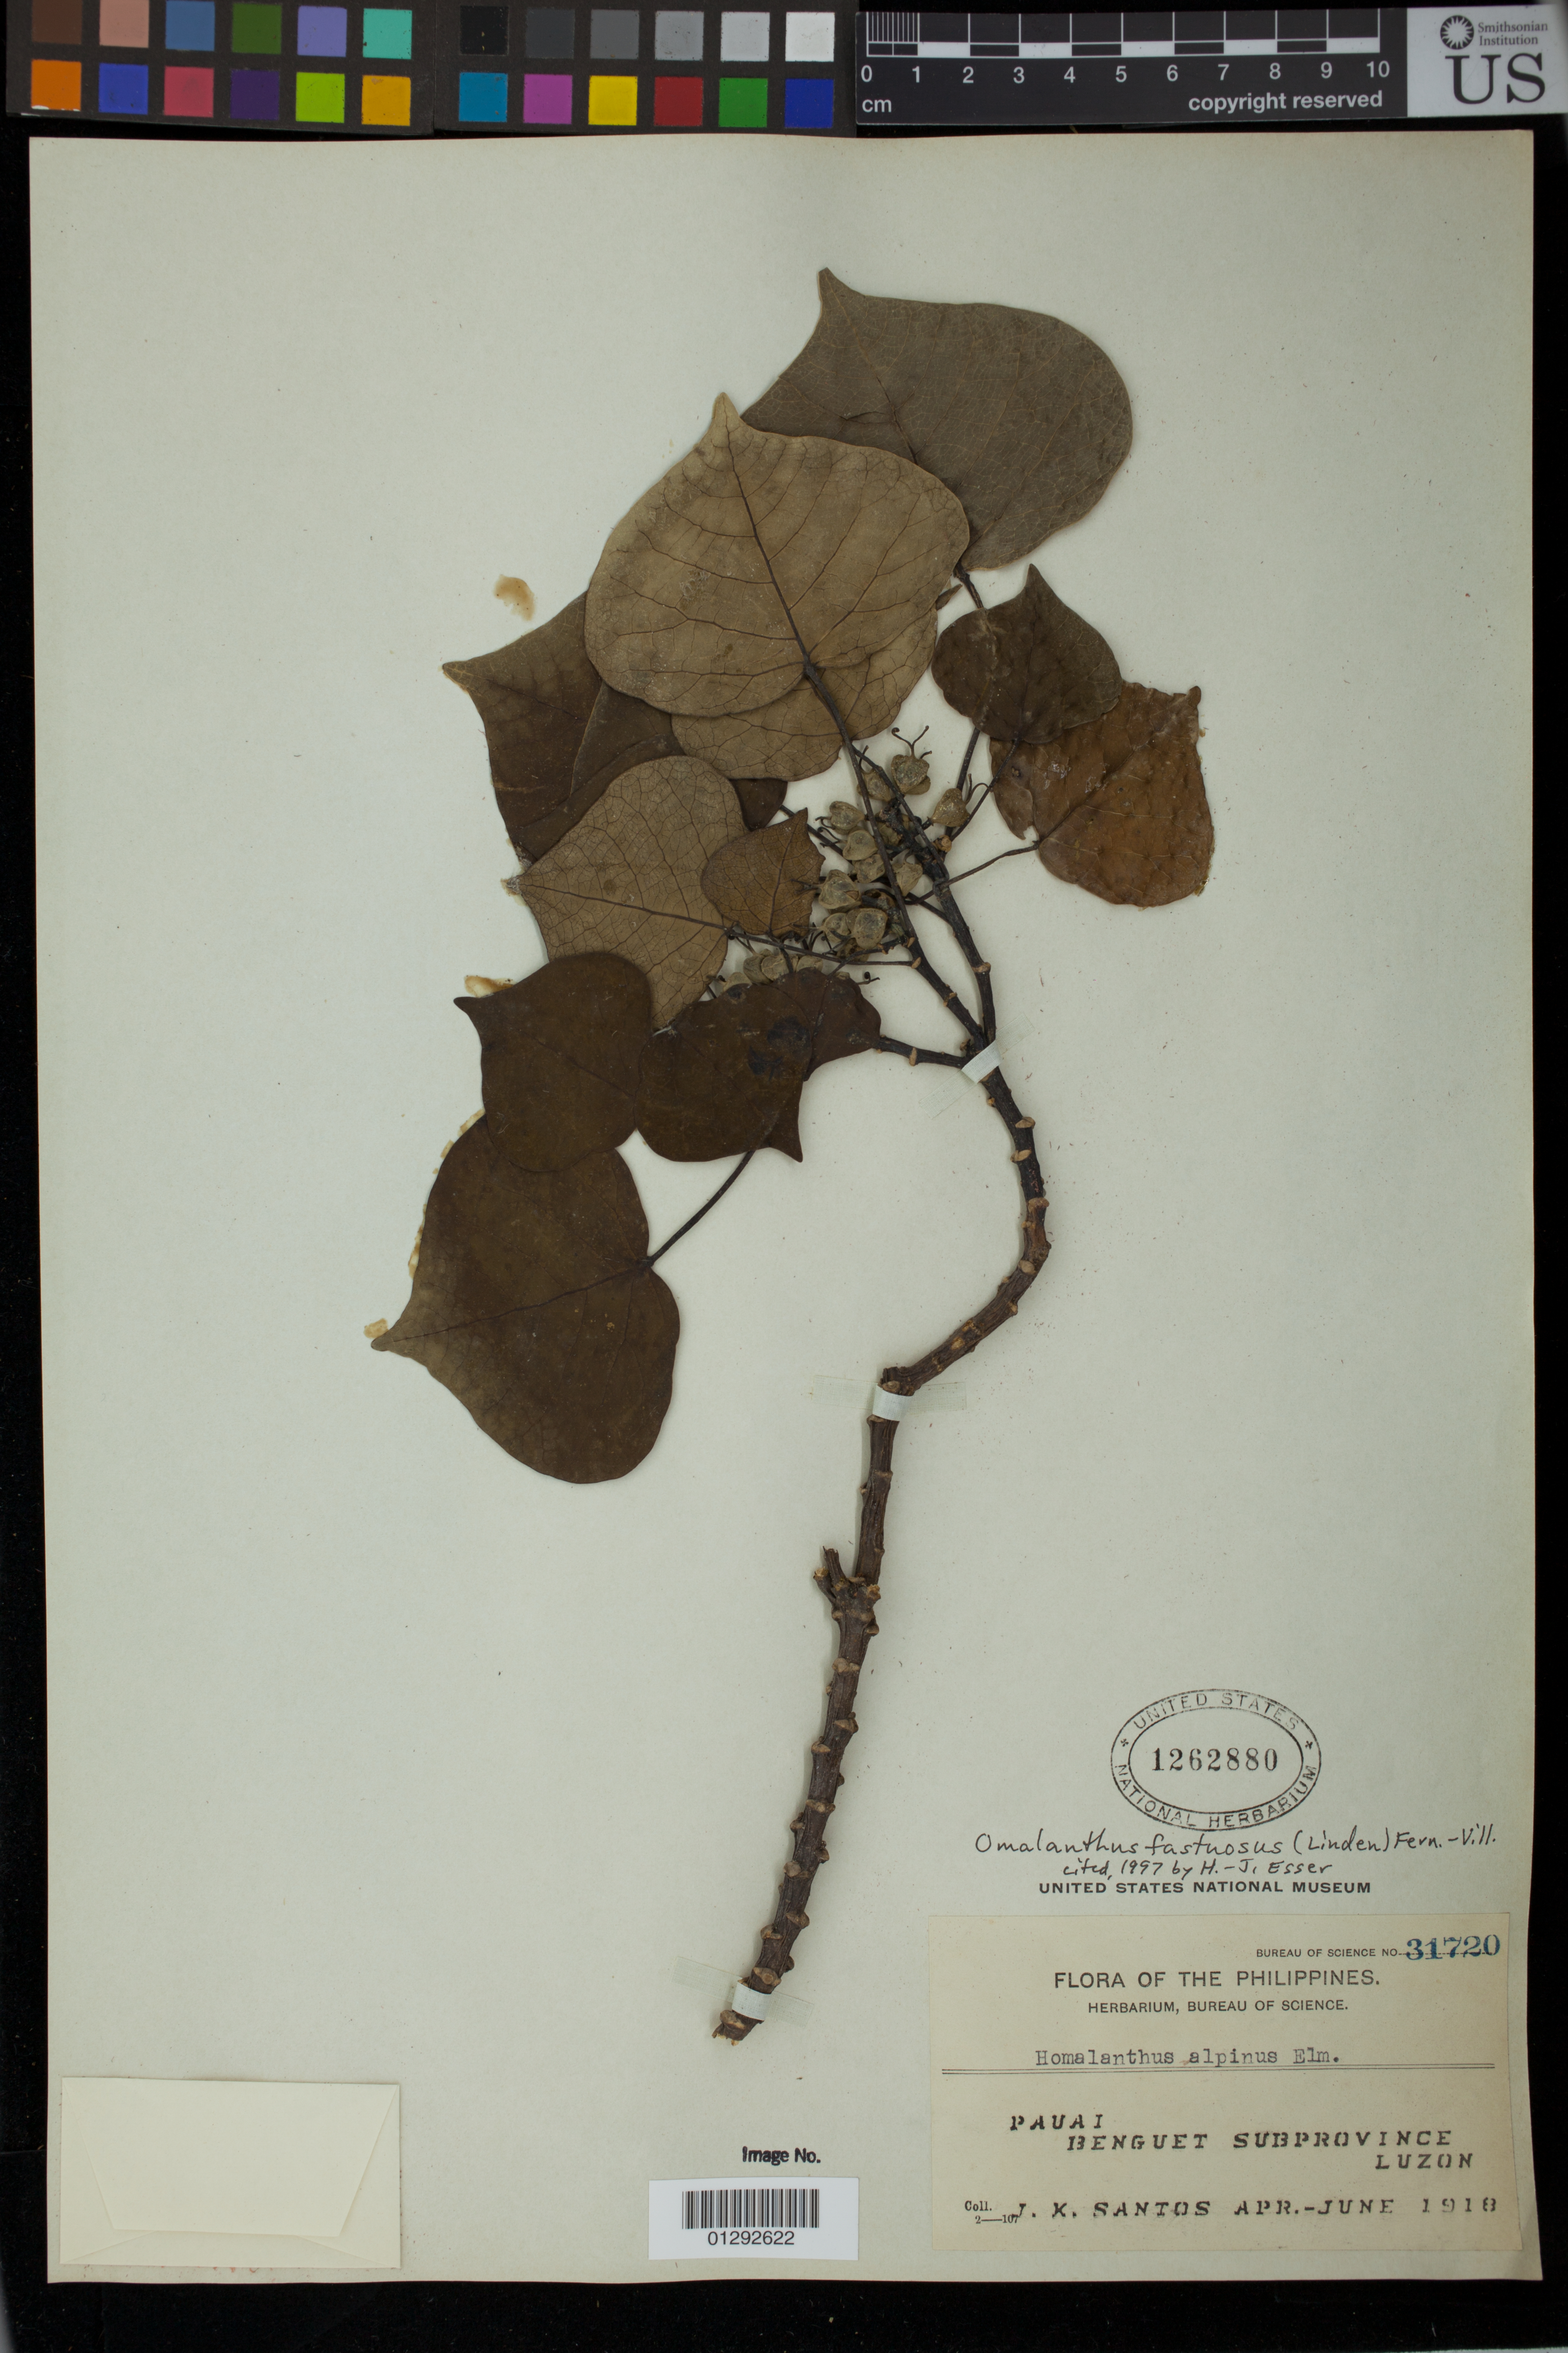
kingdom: Plantae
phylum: Tracheophyta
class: Magnoliopsida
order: Malpighiales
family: Euphorbiaceae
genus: Omalanthus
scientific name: Omalanthus fastuosus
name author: Fern.-Vill.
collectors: J. K. Santos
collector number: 31720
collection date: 1918-04/1918-06-01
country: Philippines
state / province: Cordillera (Administrative Region)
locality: Pauai. Benguet Subprovince. Luzon.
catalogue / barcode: US 1262880